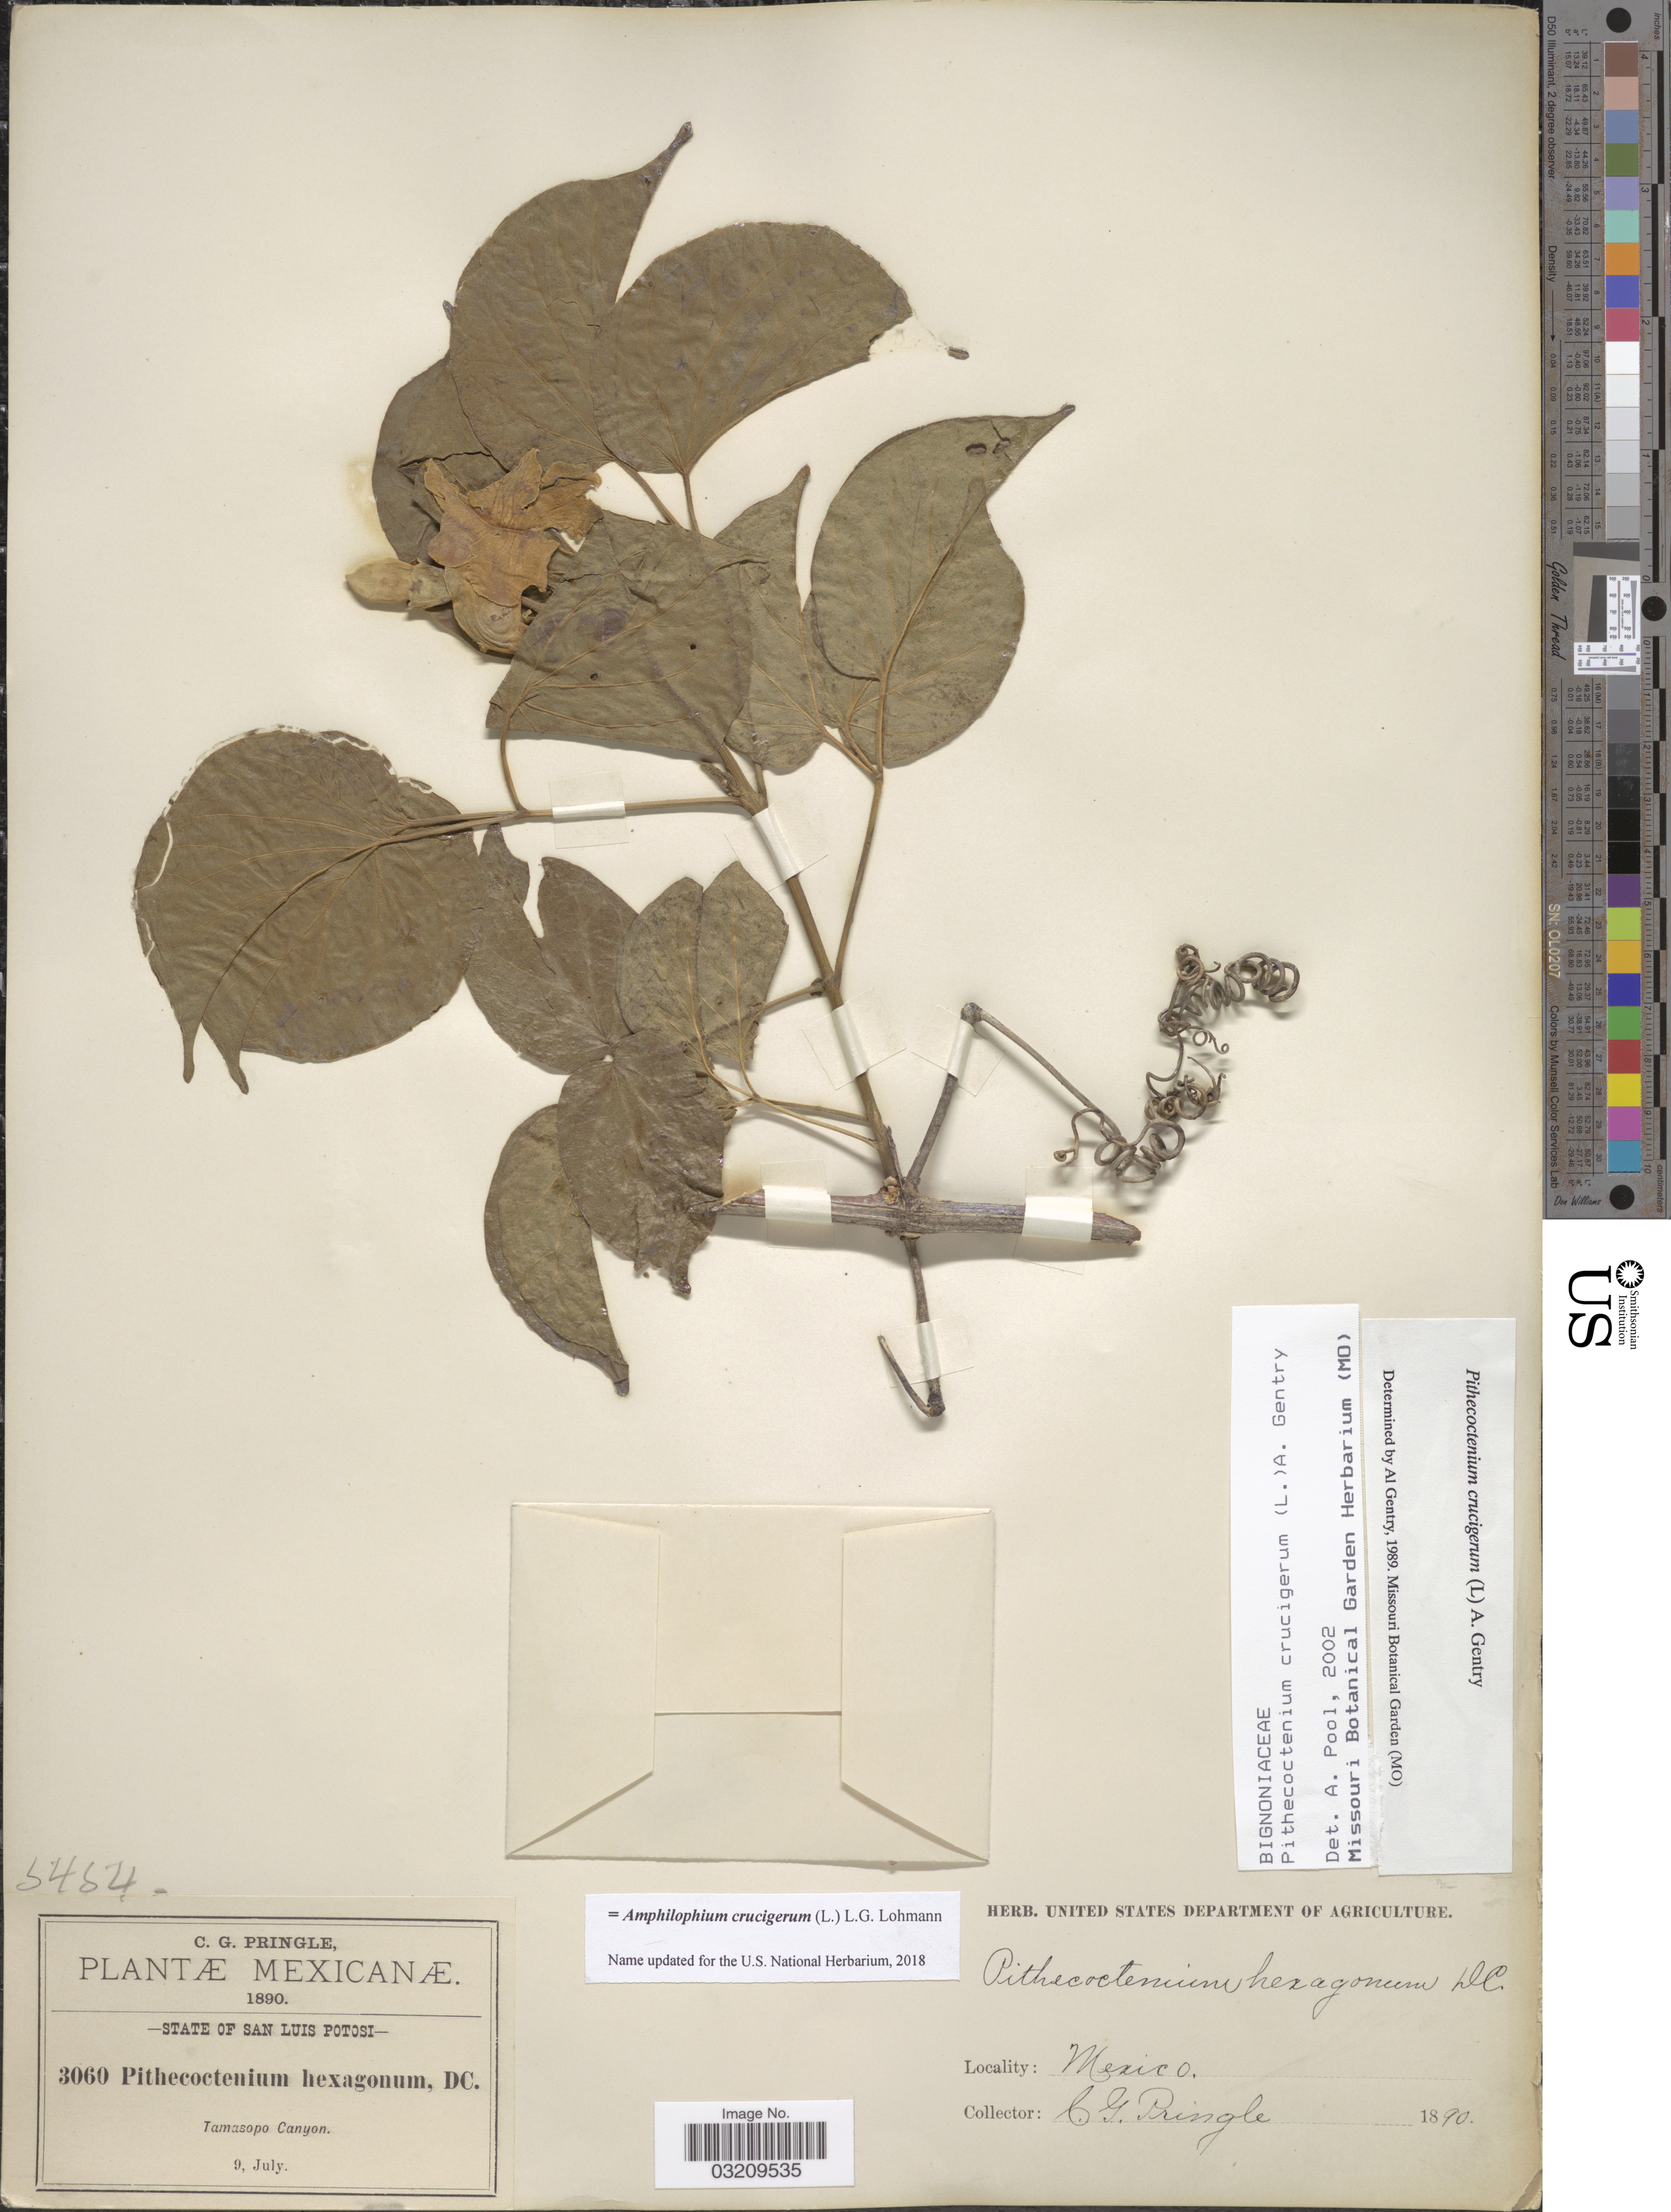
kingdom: Plantae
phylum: Tracheophyta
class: Magnoliopsida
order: Lamiales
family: Bignoniaceae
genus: Amphilophium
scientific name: Amphilophium crucigerum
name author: (L.) L.G. Lohmann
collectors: C. G. Pringle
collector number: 3060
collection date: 1890-07-09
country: Mexico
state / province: San Luis Potosí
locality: Tamasopo Canyon.